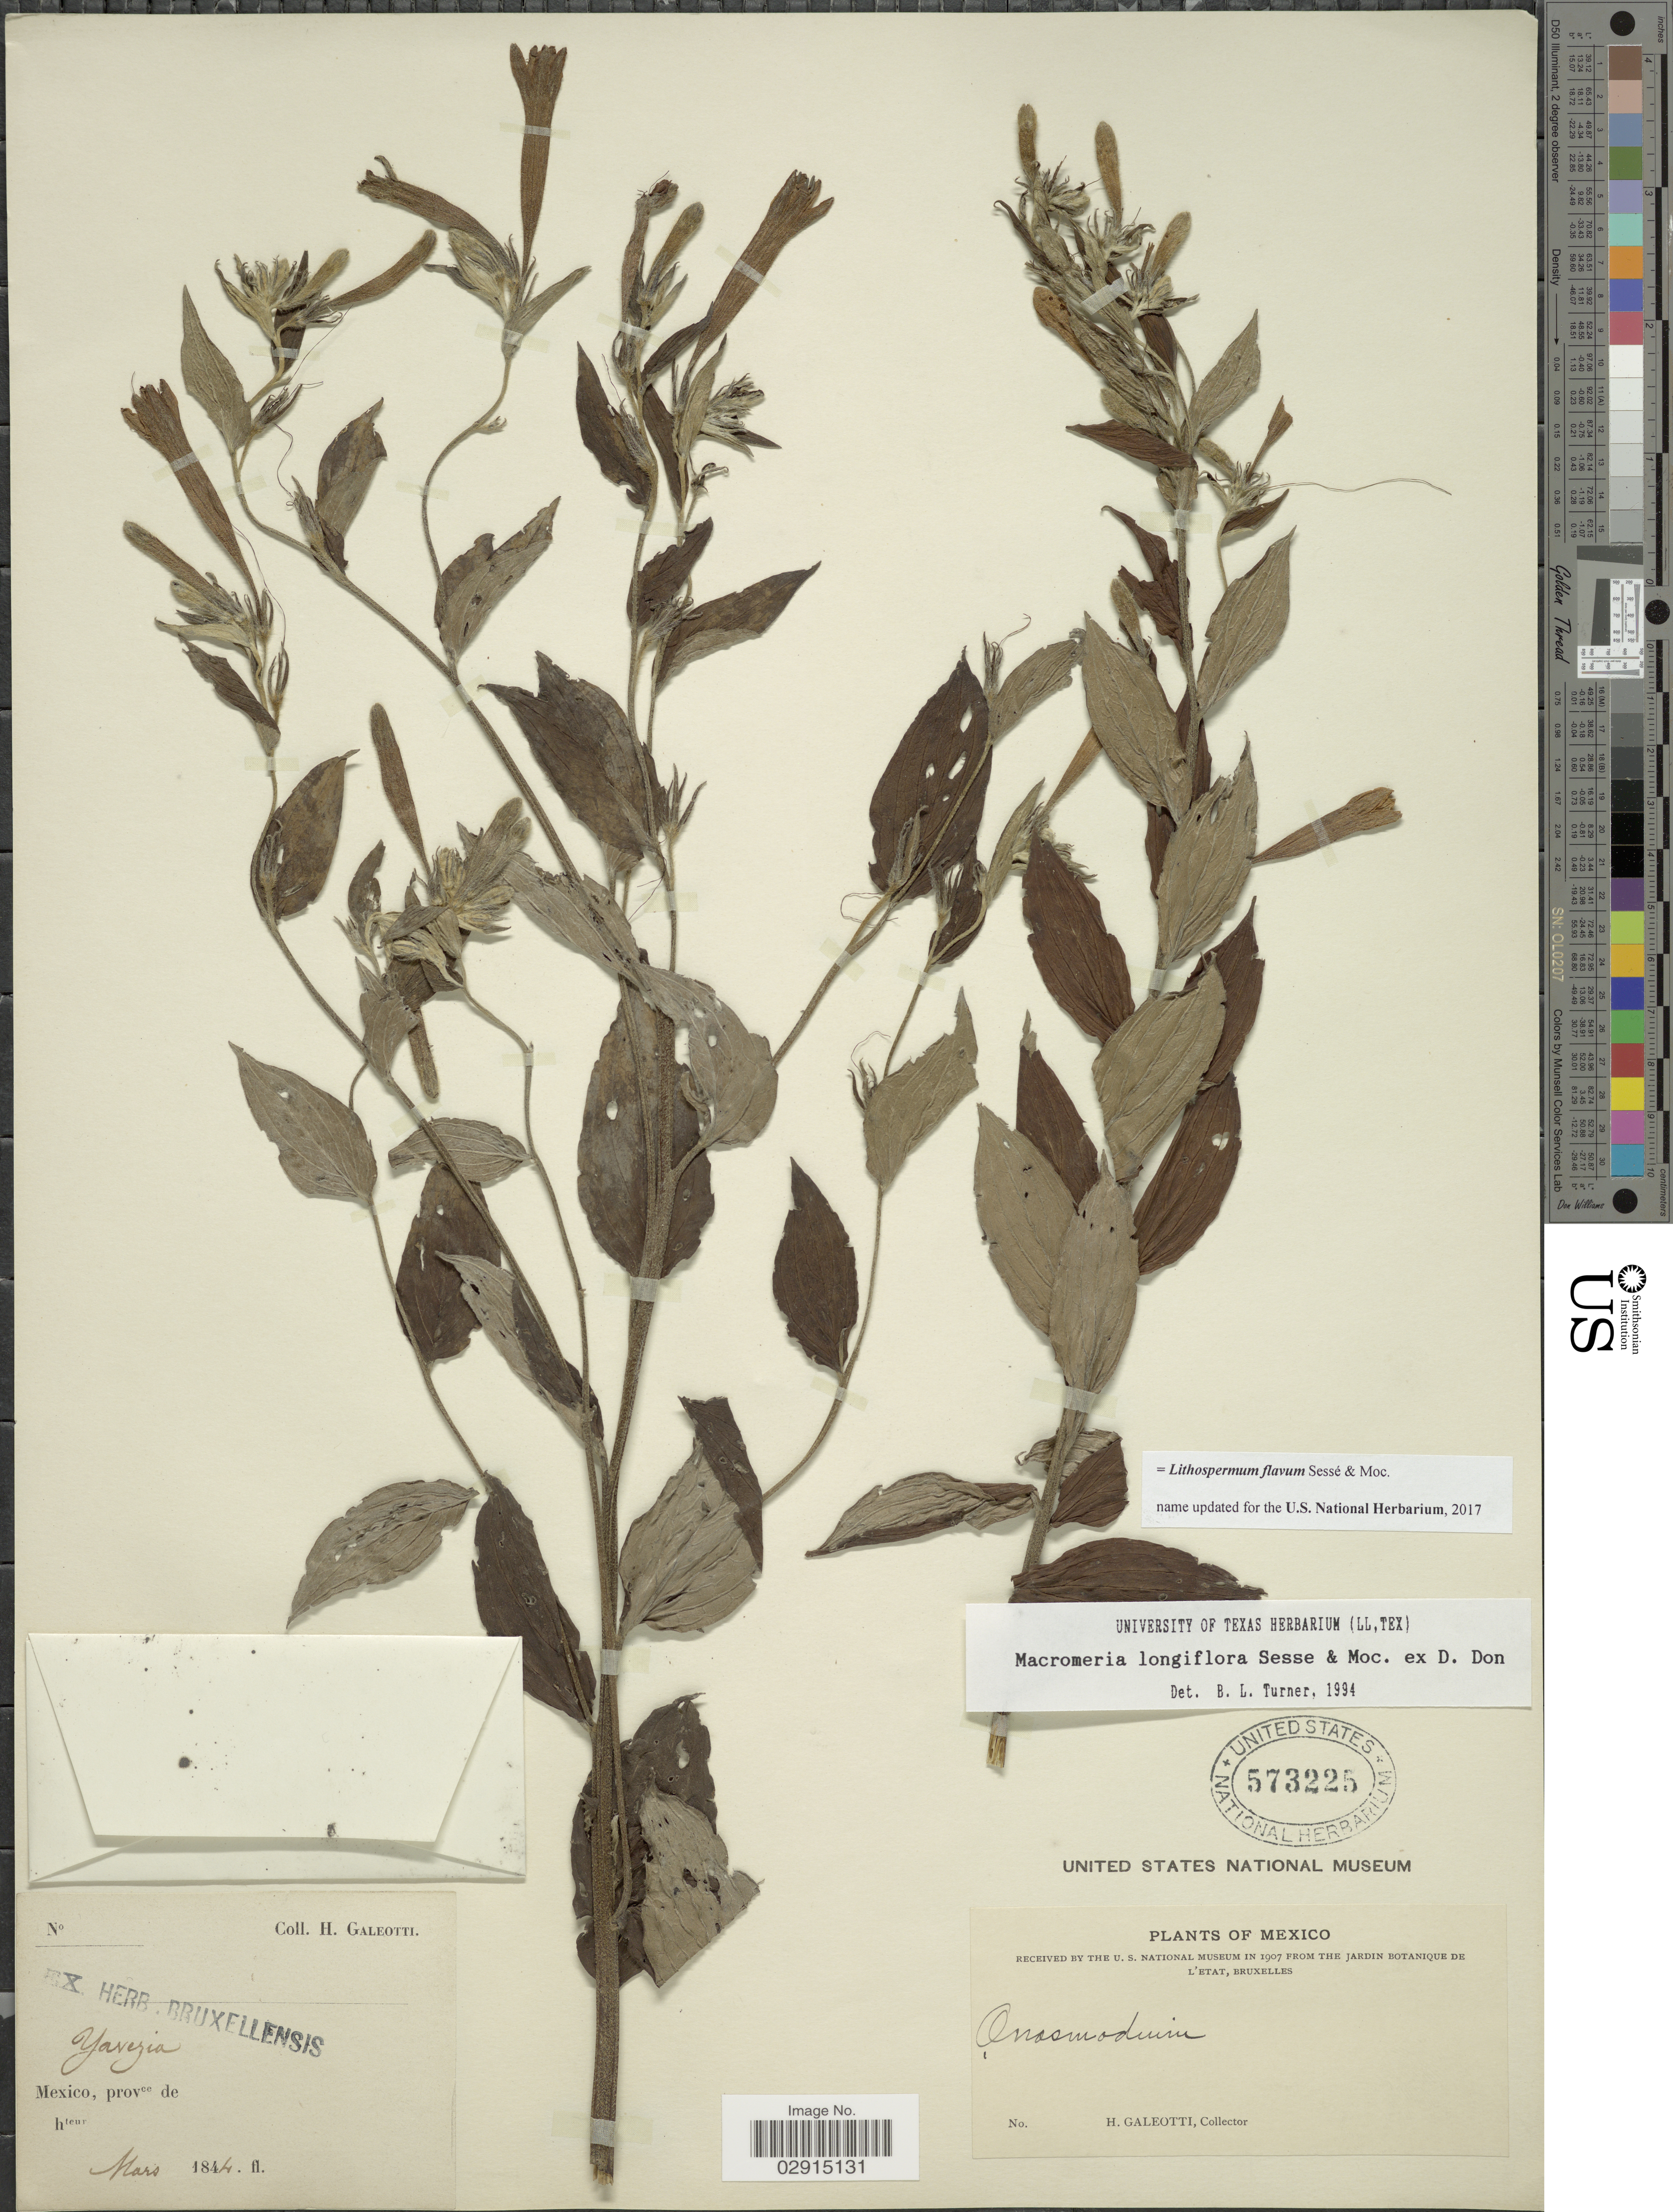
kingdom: Plantae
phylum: Tracheophyta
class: Magnoliopsida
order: Boraginales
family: Boraginaceae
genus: Lithospermum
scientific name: Lithospermum flavum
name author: Sessé & Moc.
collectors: H. G. Galeotti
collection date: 1844-03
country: Mexico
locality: Yavezia.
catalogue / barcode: US 573225